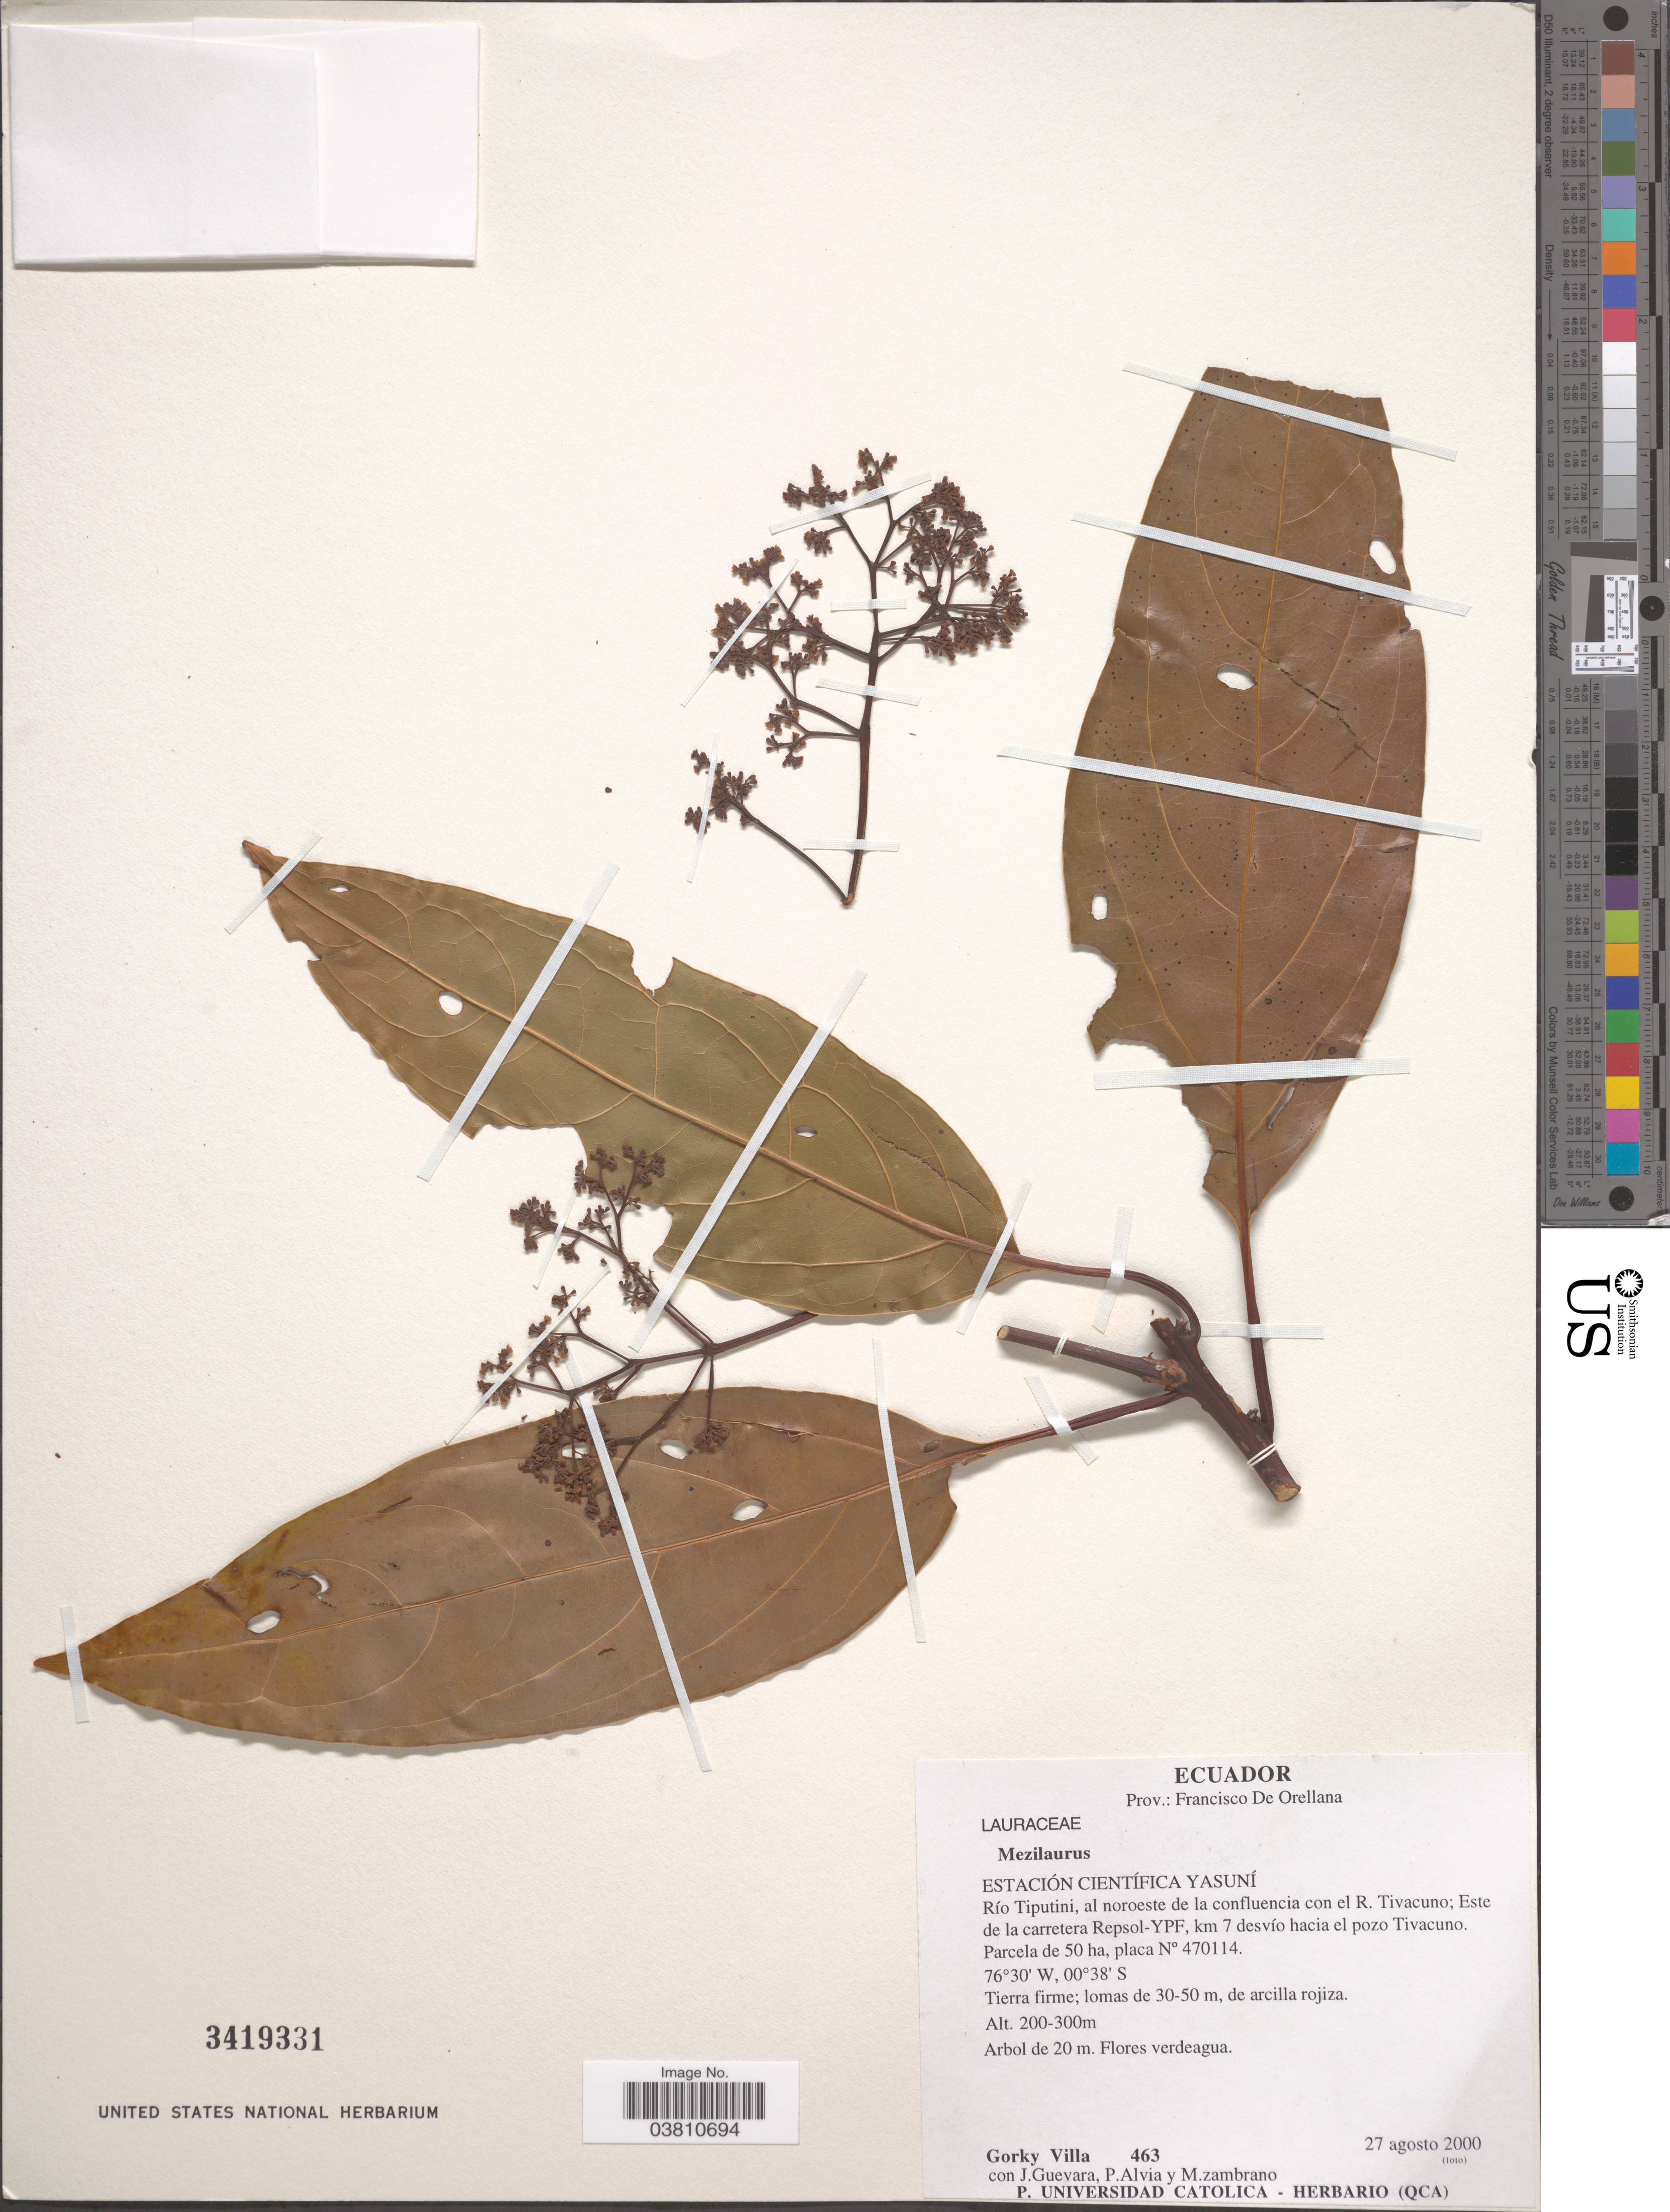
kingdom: Plantae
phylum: Tracheophyta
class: Magnoliopsida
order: Laurales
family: Lauraceae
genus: Mezilaurus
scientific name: Mezilaurus sp.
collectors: G. Villa, J. Guevara, P. Alvia & M. Zambrano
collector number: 463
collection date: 2000-08-27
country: Ecuador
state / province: Orellana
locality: Prov.: Francisco De Orellana. Estación Científica Yasuní. Río Tiputini, al noroeste de la confluencia con el R. Tivacuno; Este de la carretera Repsol-YPF, km 7 desvío hacia el pozo Tivacuno. Parcela de 50 ha, placa N° 470114.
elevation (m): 200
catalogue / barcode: US 3419331